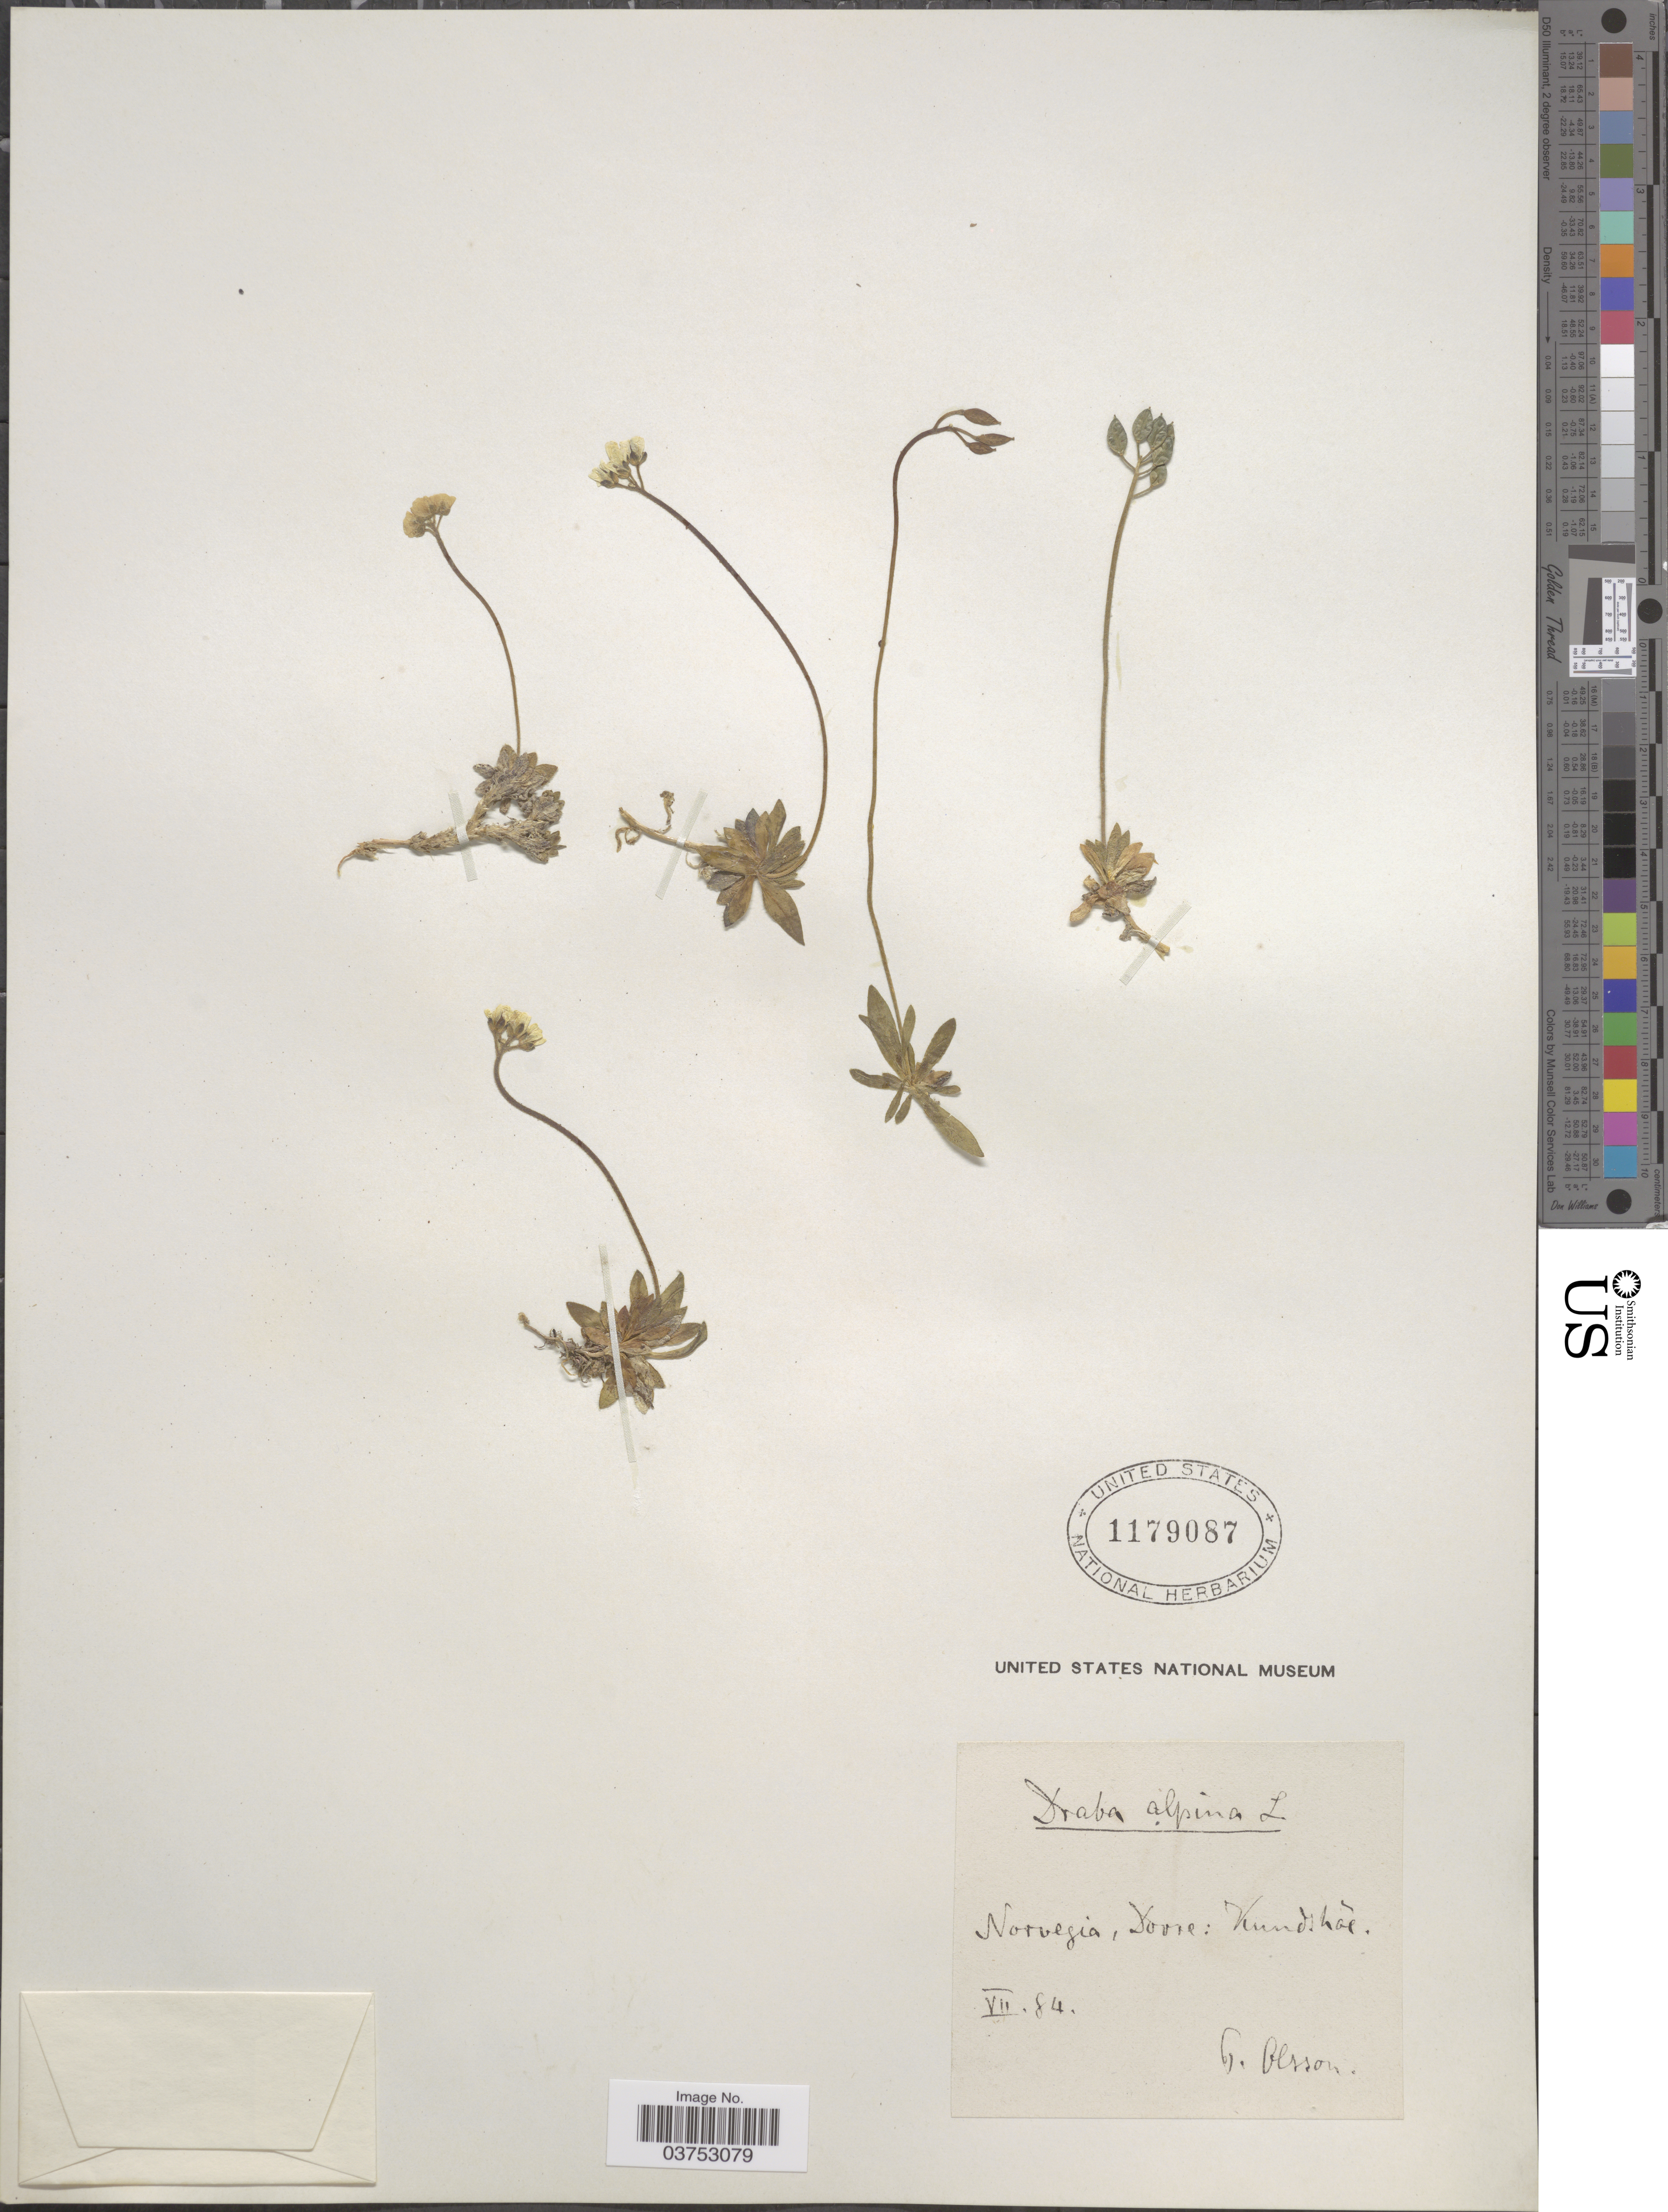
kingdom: Plantae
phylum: Tracheophyta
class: Magnoliopsida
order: Brassicales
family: Brassicaceae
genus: Draba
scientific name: Draba alpina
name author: L.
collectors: C. Olsson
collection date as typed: Transcribed d/m/y: /2/84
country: Norway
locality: Norvegia, Dovre: Kundshöe.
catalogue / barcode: US 1179087